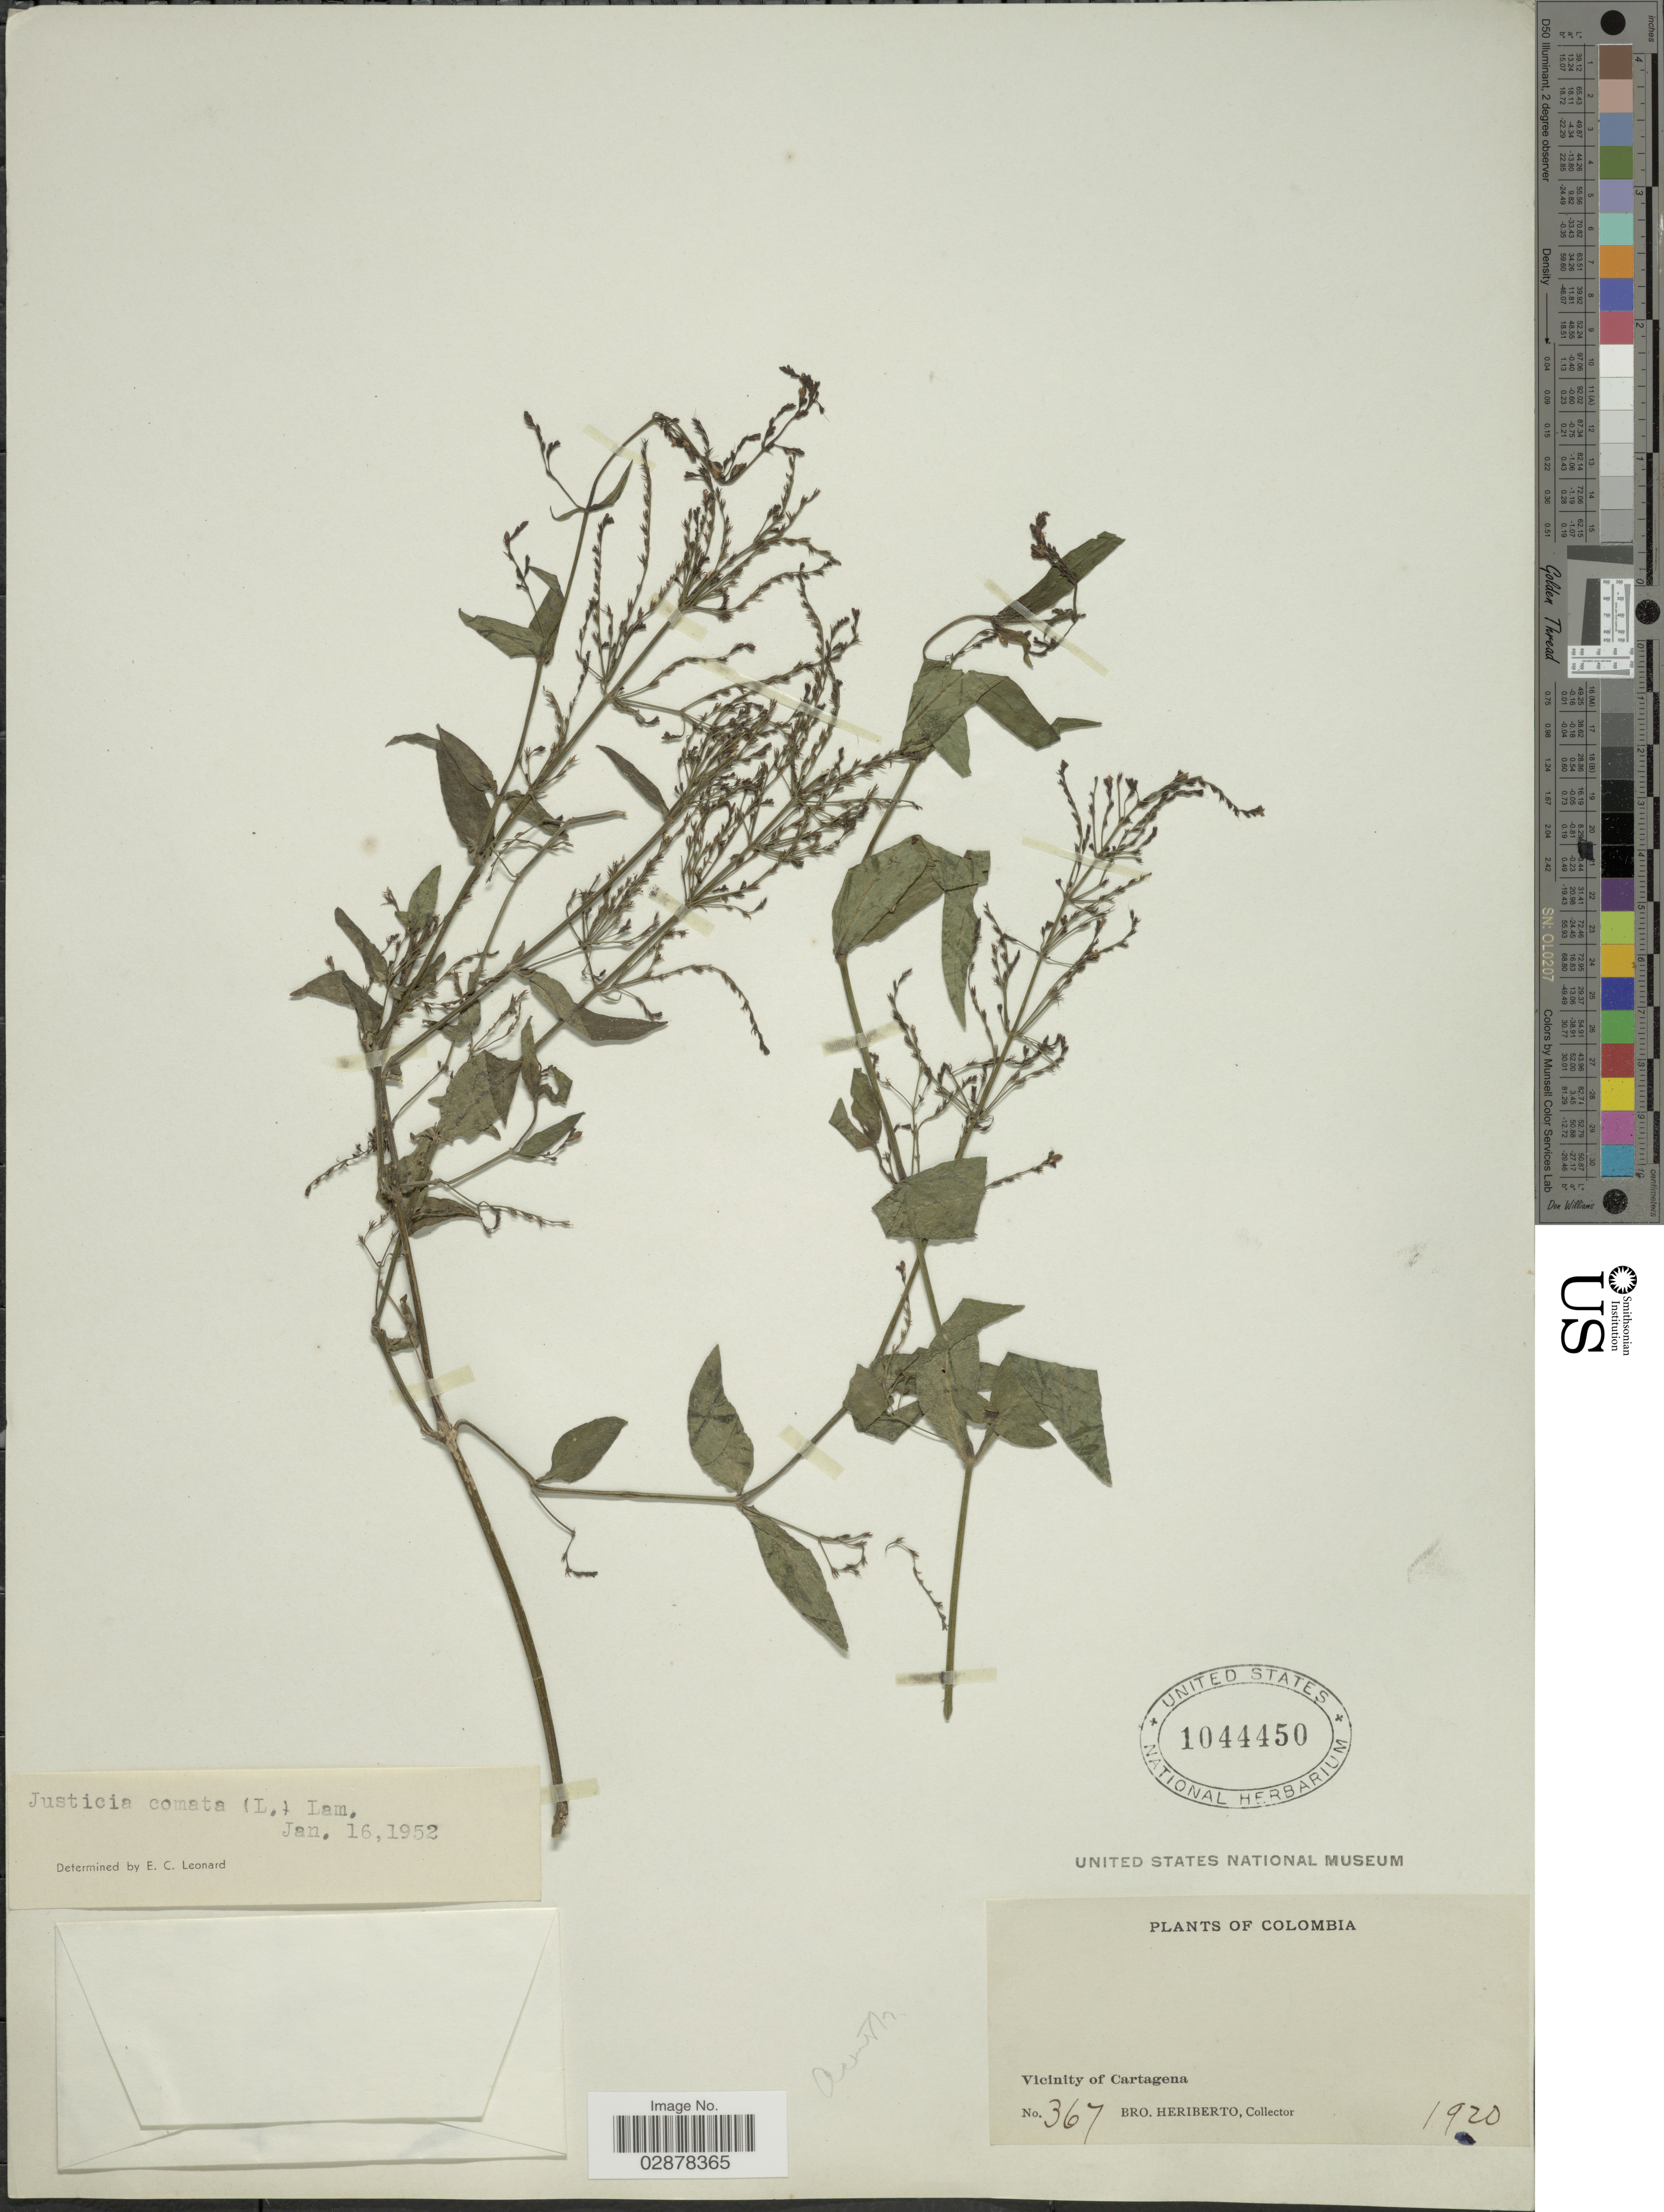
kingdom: Plantae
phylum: Tracheophyta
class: Magnoliopsida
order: Lamiales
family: Acanthaceae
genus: Justicia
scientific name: Justicia comata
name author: (L.) Lam.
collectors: B. Heriberto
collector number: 367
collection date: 1920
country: Colombia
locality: Vicinity of Cartagena.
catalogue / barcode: US 1044450